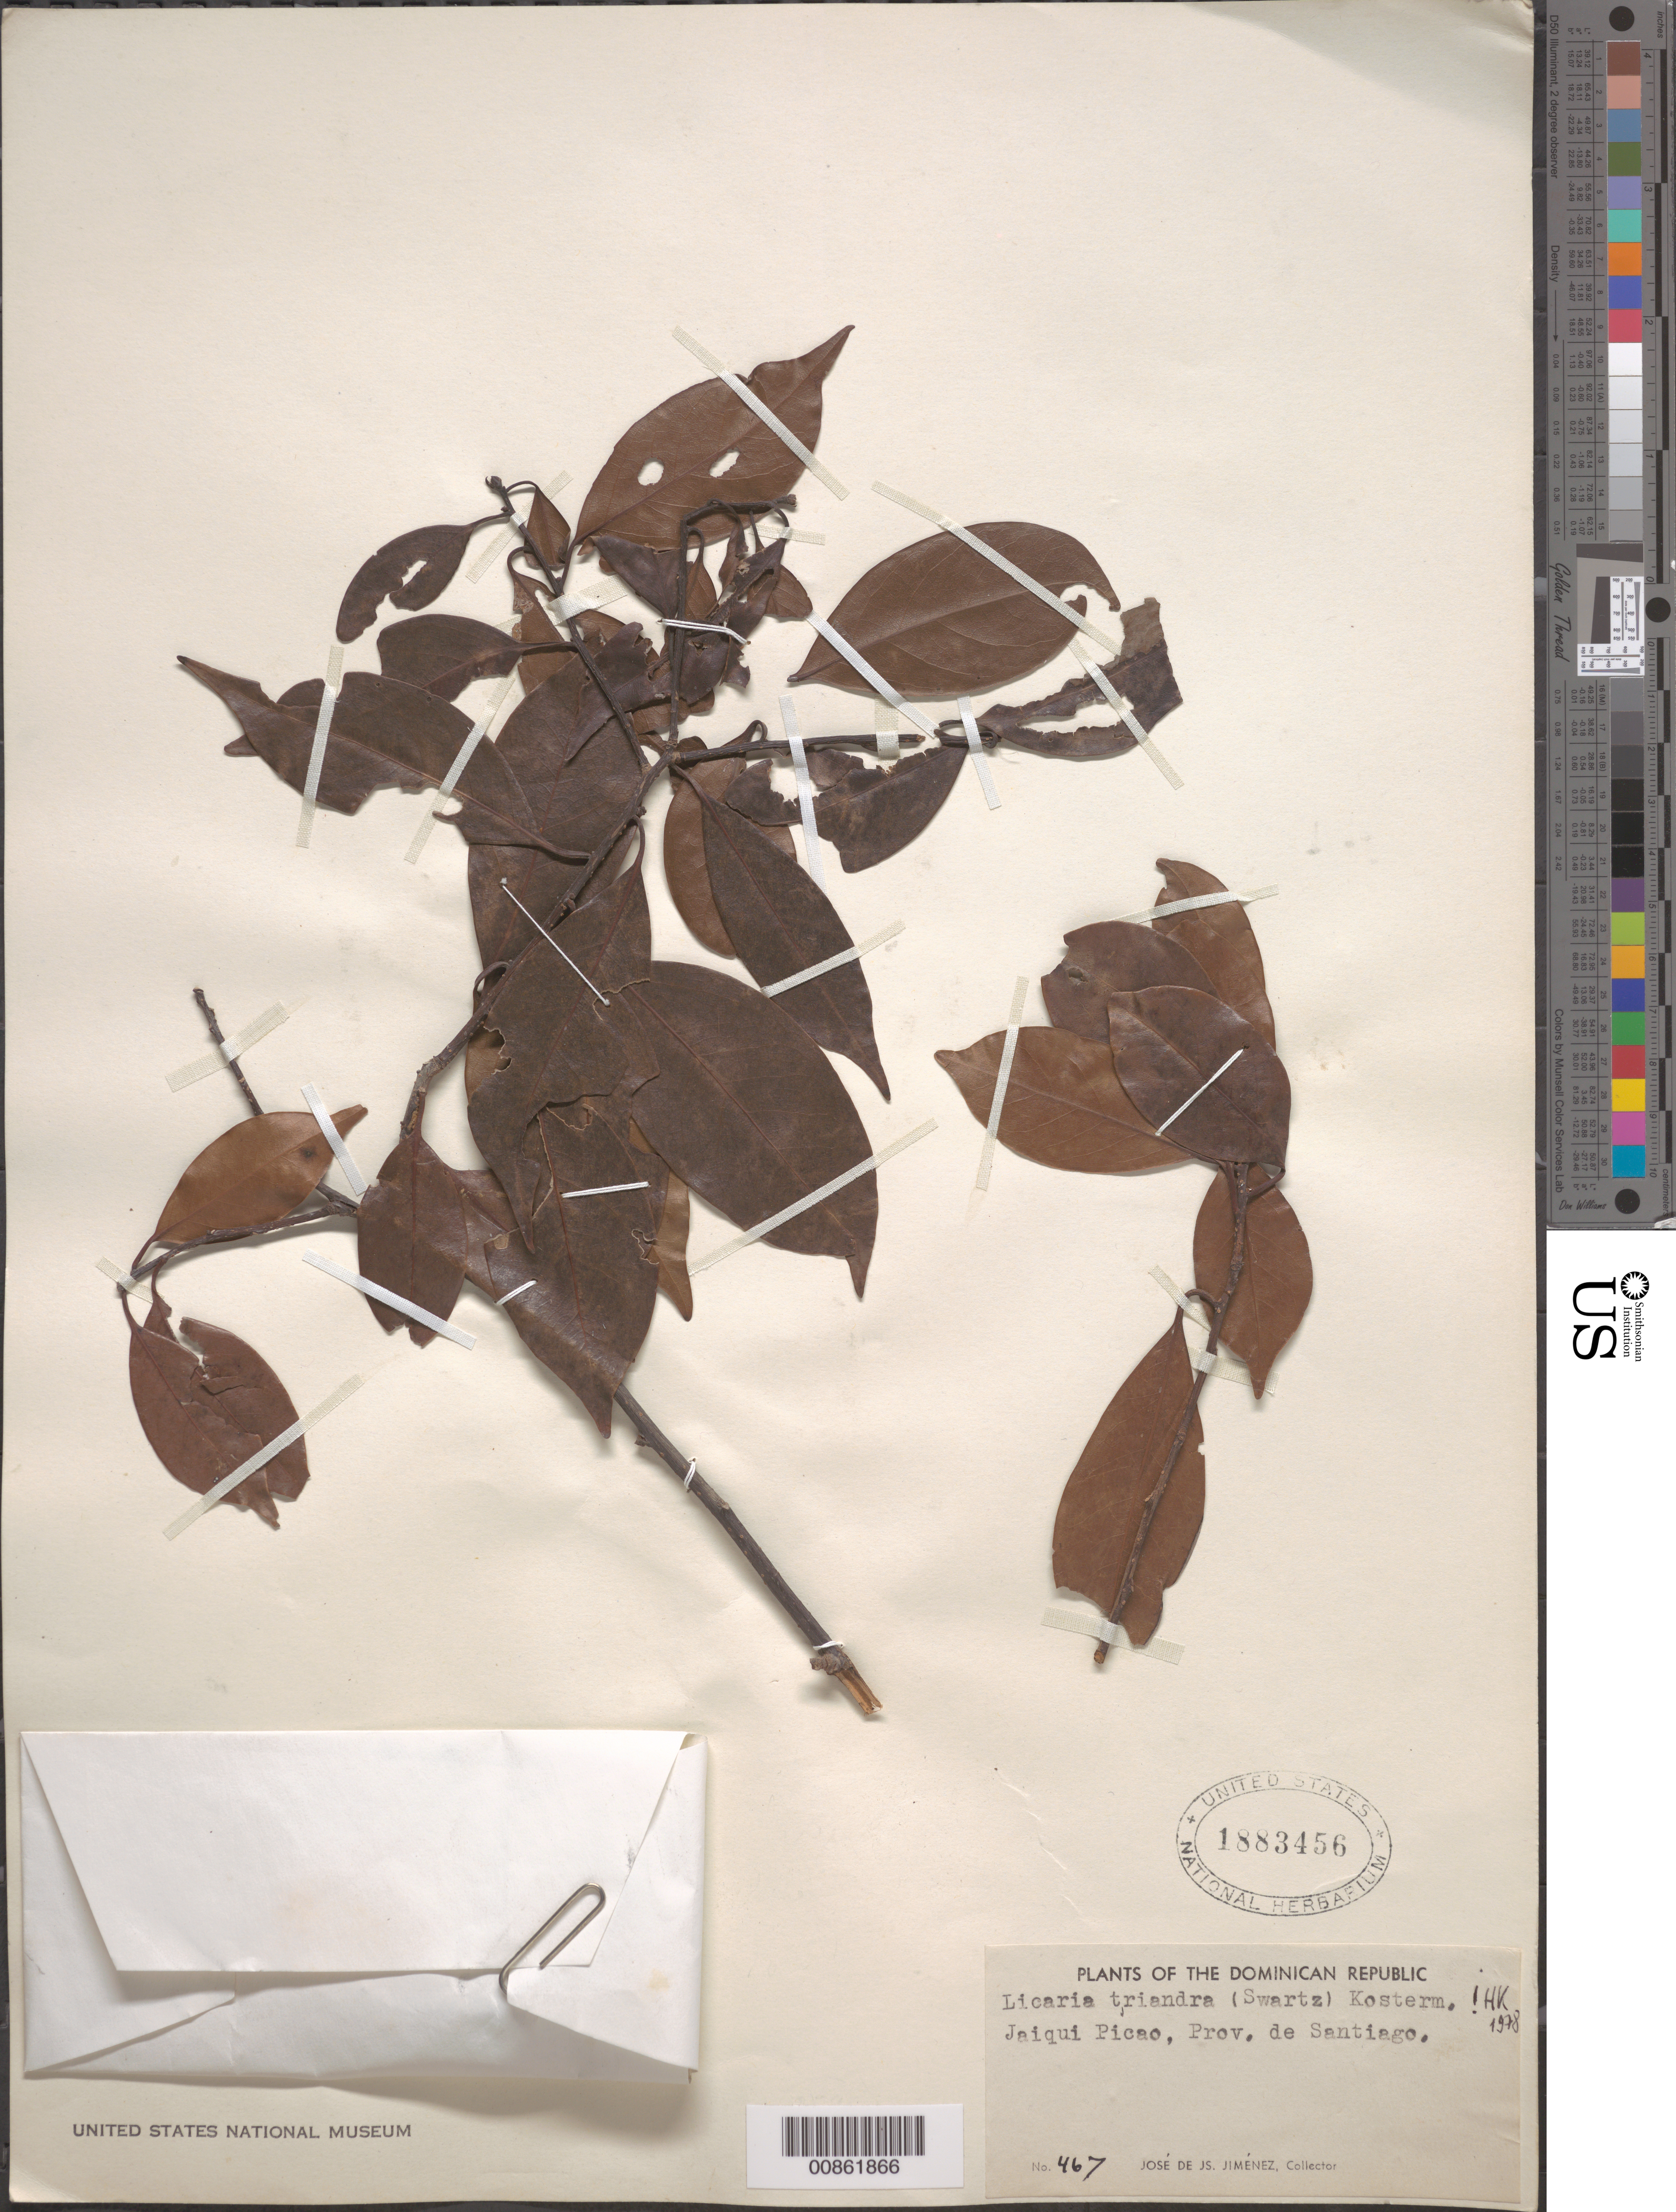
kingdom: Plantae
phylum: Tracheophyta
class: Magnoliopsida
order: Laurales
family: Lauraceae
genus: Licaria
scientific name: Licaria triandra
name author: (Sw.) Kosterm.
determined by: Kurz, H.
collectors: J. J. Jiménez Almonte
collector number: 467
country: Dominican Republic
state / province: Santiago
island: Hispaniola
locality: Jaiquí Picado.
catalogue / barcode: US 1883456